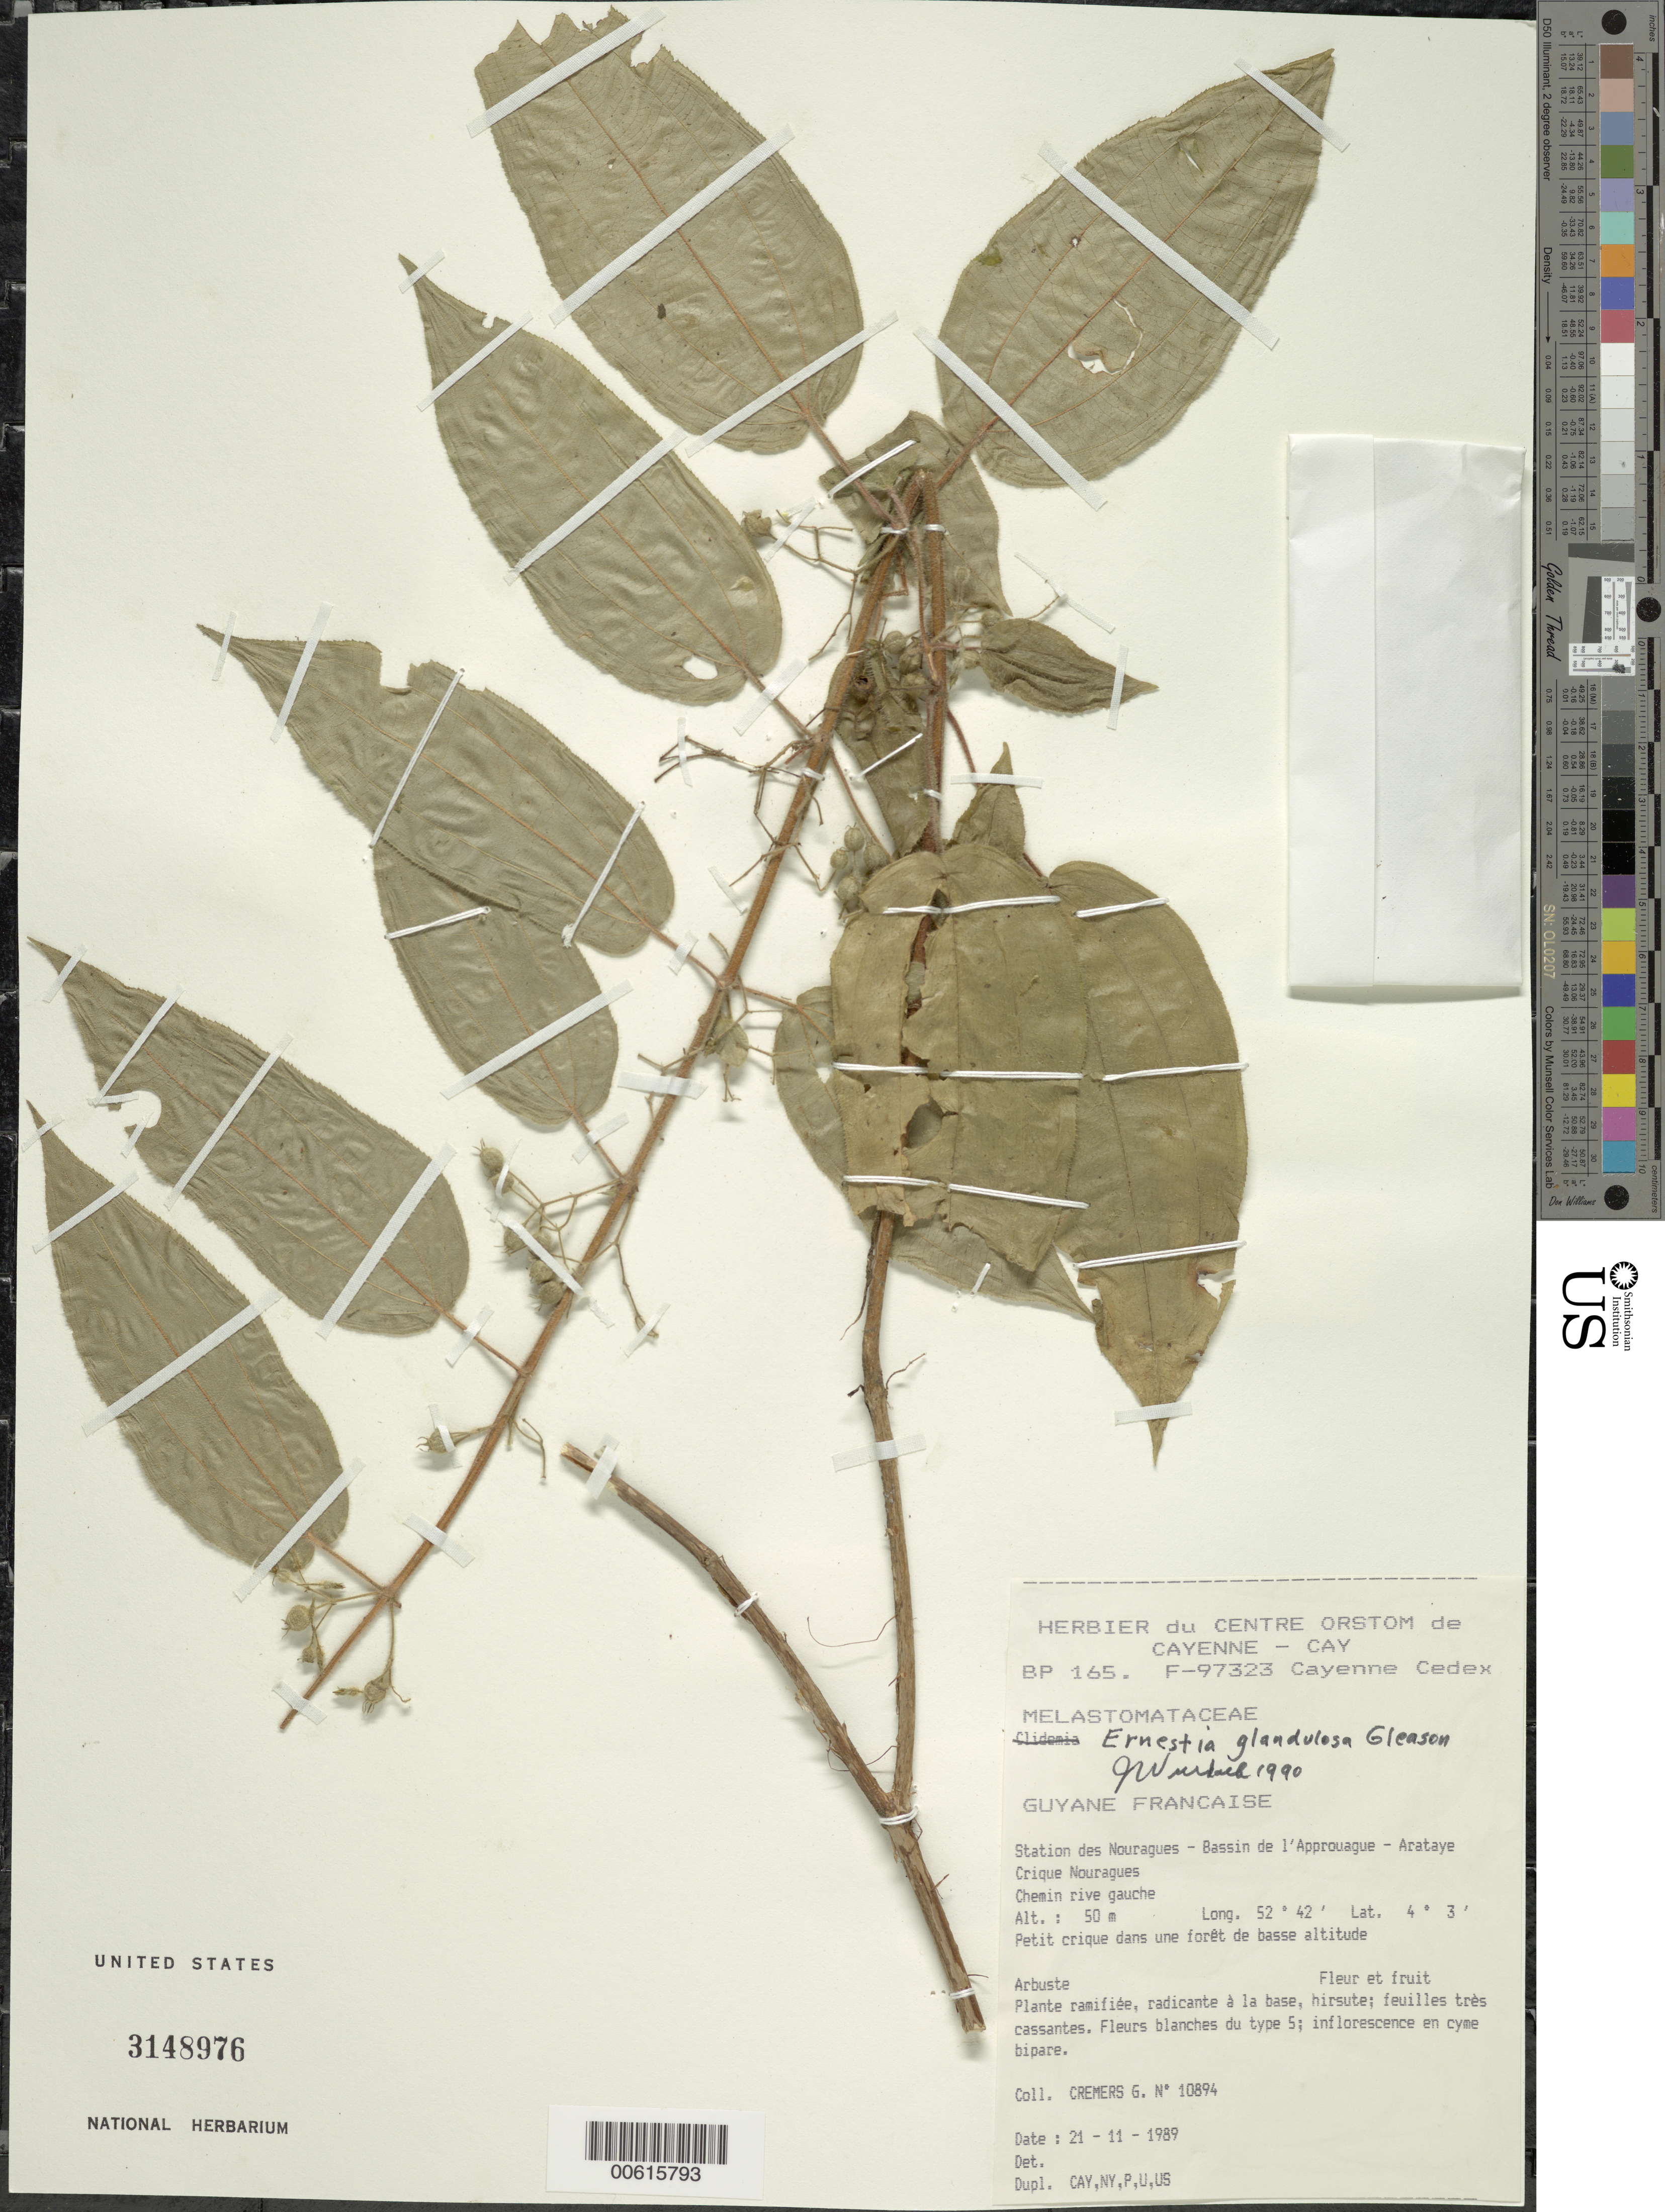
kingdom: Plantae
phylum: Tracheophyta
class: Magnoliopsida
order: Myrtales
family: Melastomataceae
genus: Pseudoernestia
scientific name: Pseudoernestia glandulosa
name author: (Gleason) M.J. Rocha & P.J.F. Guim.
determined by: Nunes da Silva, Diego, (RB), Jardim Botanico do Rio de Janeiro - Herbario (BRAZIL)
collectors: G. Cremers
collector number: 10894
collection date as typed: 21-Nov-89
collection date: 1989-11-21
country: French Guiana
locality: Station des Nouragues, Bassin de l'Approuague, Arataye; chemin rive gauche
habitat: Petit crique dans une forêt de basse altitude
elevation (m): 50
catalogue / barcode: US 3148976